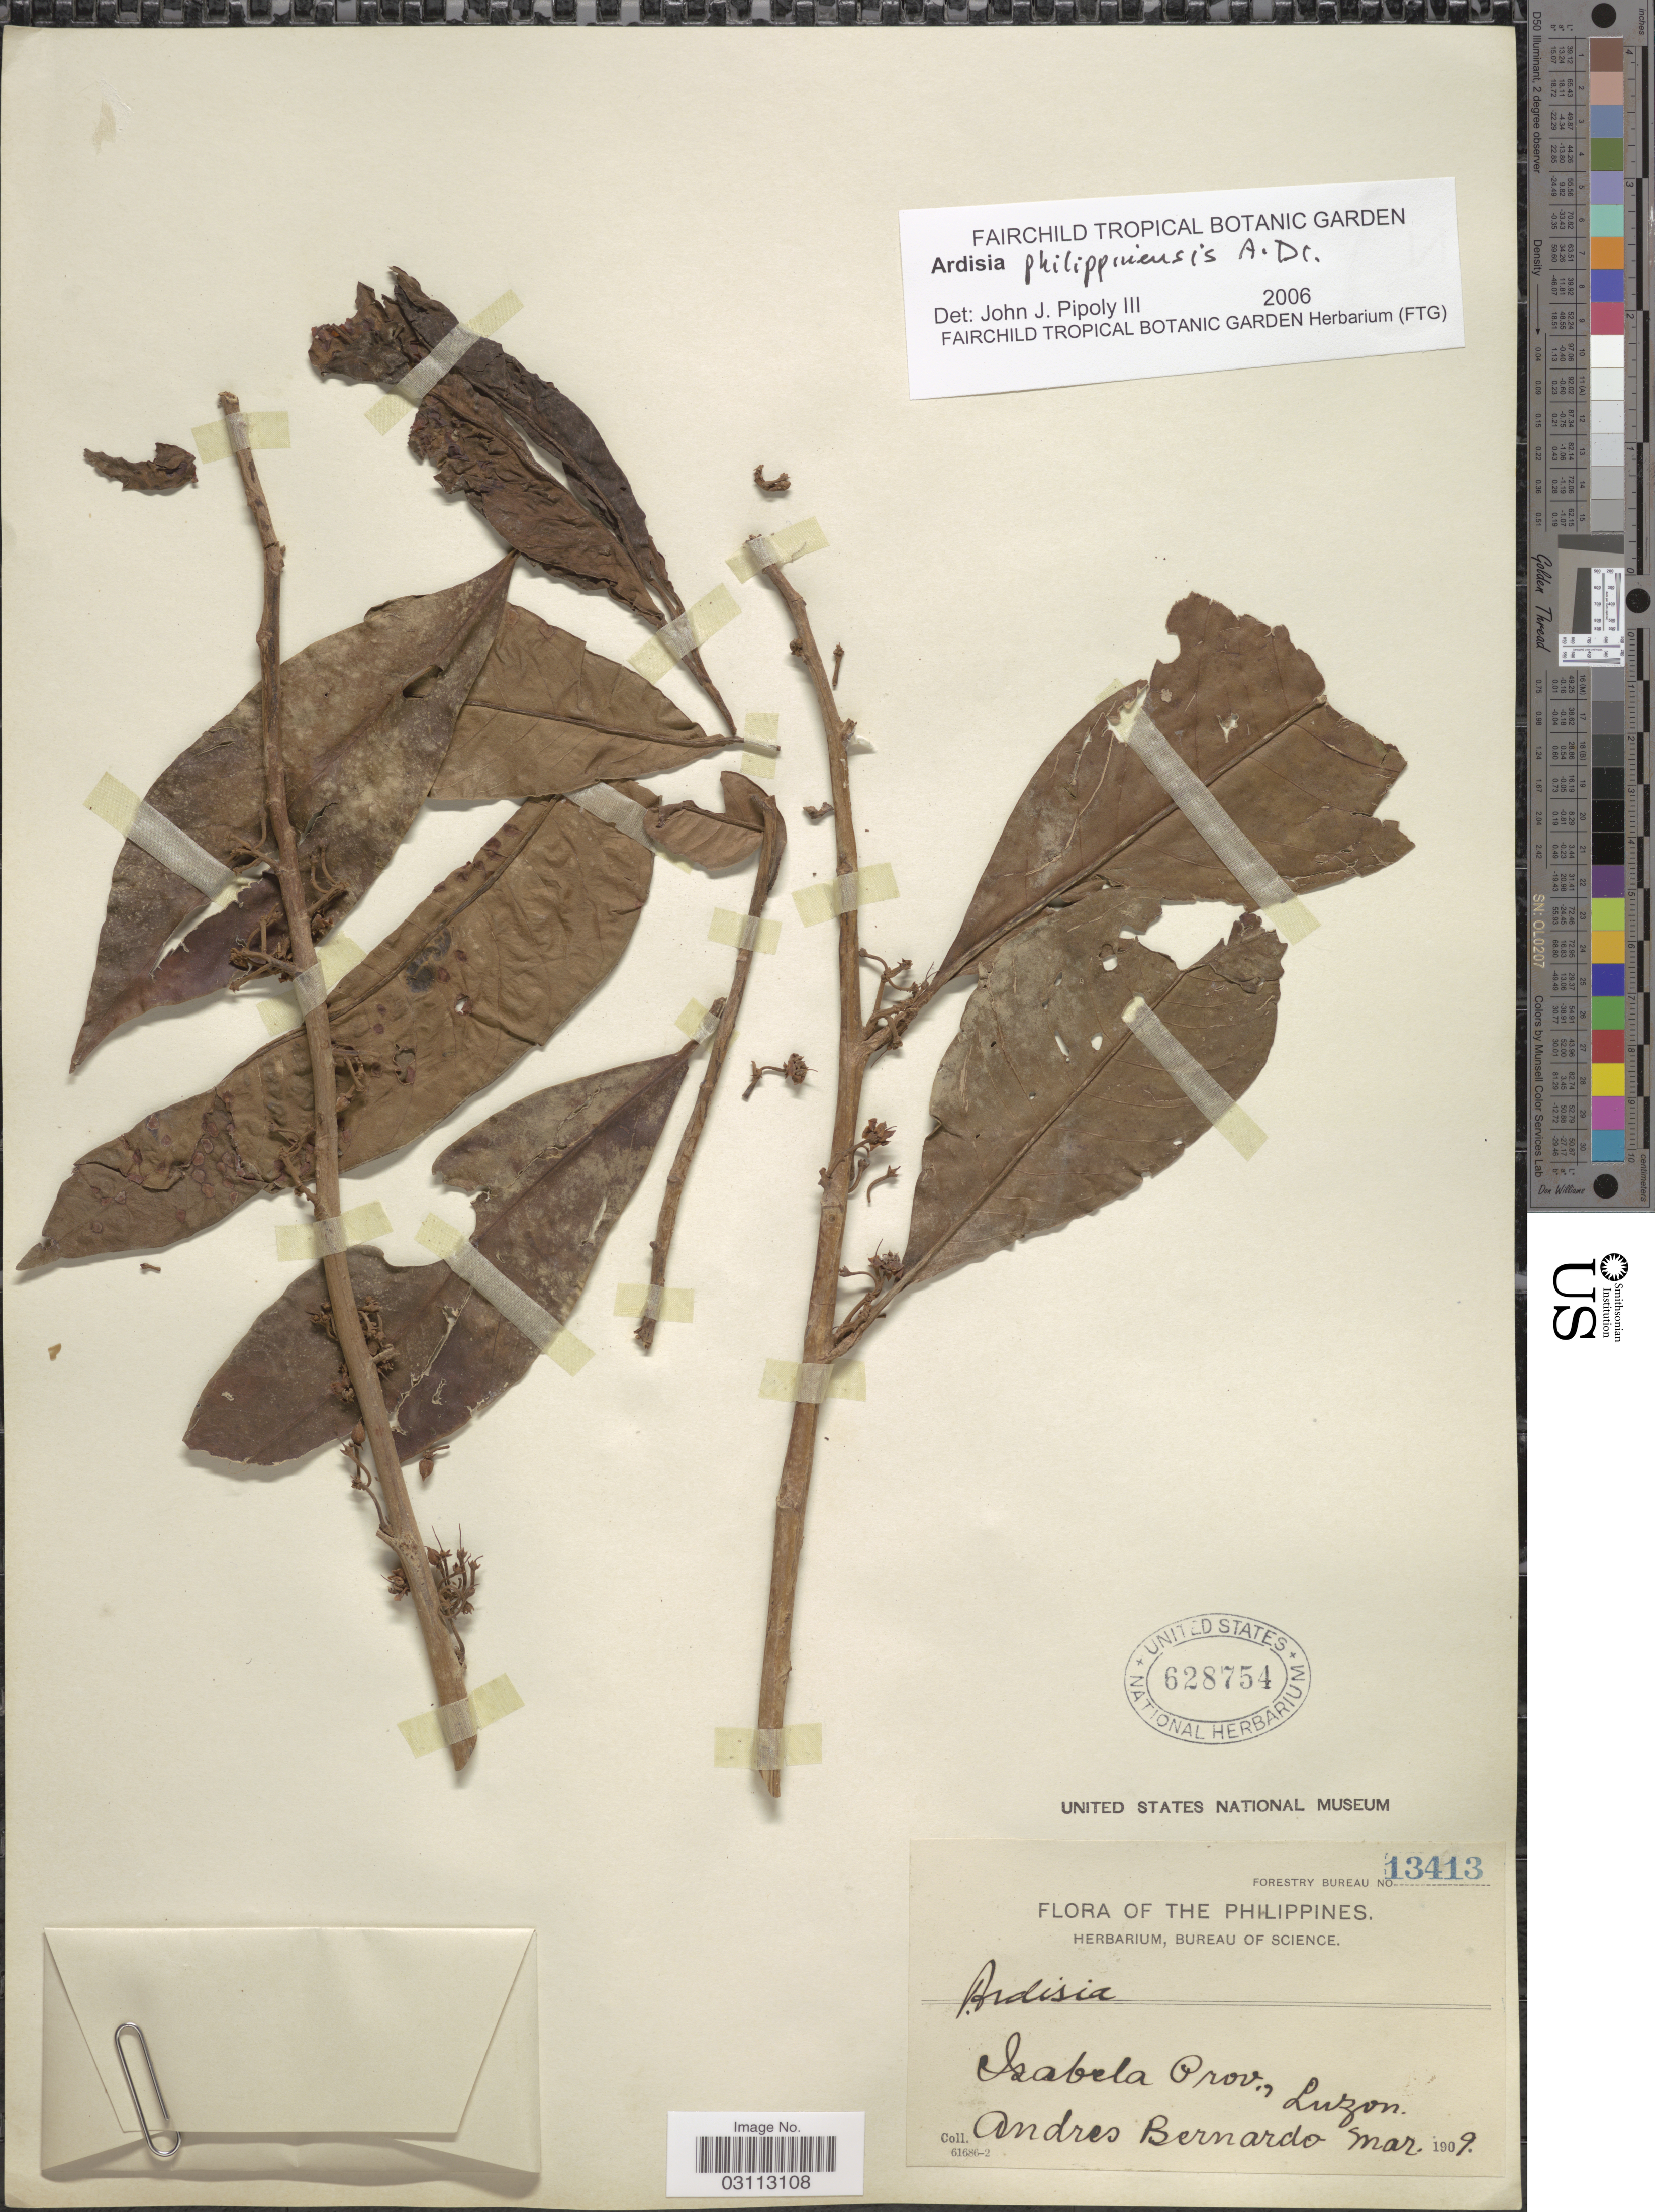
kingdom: Plantae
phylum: Tracheophyta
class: Magnoliopsida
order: Ericales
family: Primulaceae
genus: Ardisia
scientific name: Ardisia sp.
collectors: A. Bernardo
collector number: Forestry Bureau 13413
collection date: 1909-03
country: Philippines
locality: Isabela Prov., Luzon.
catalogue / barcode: US 628754